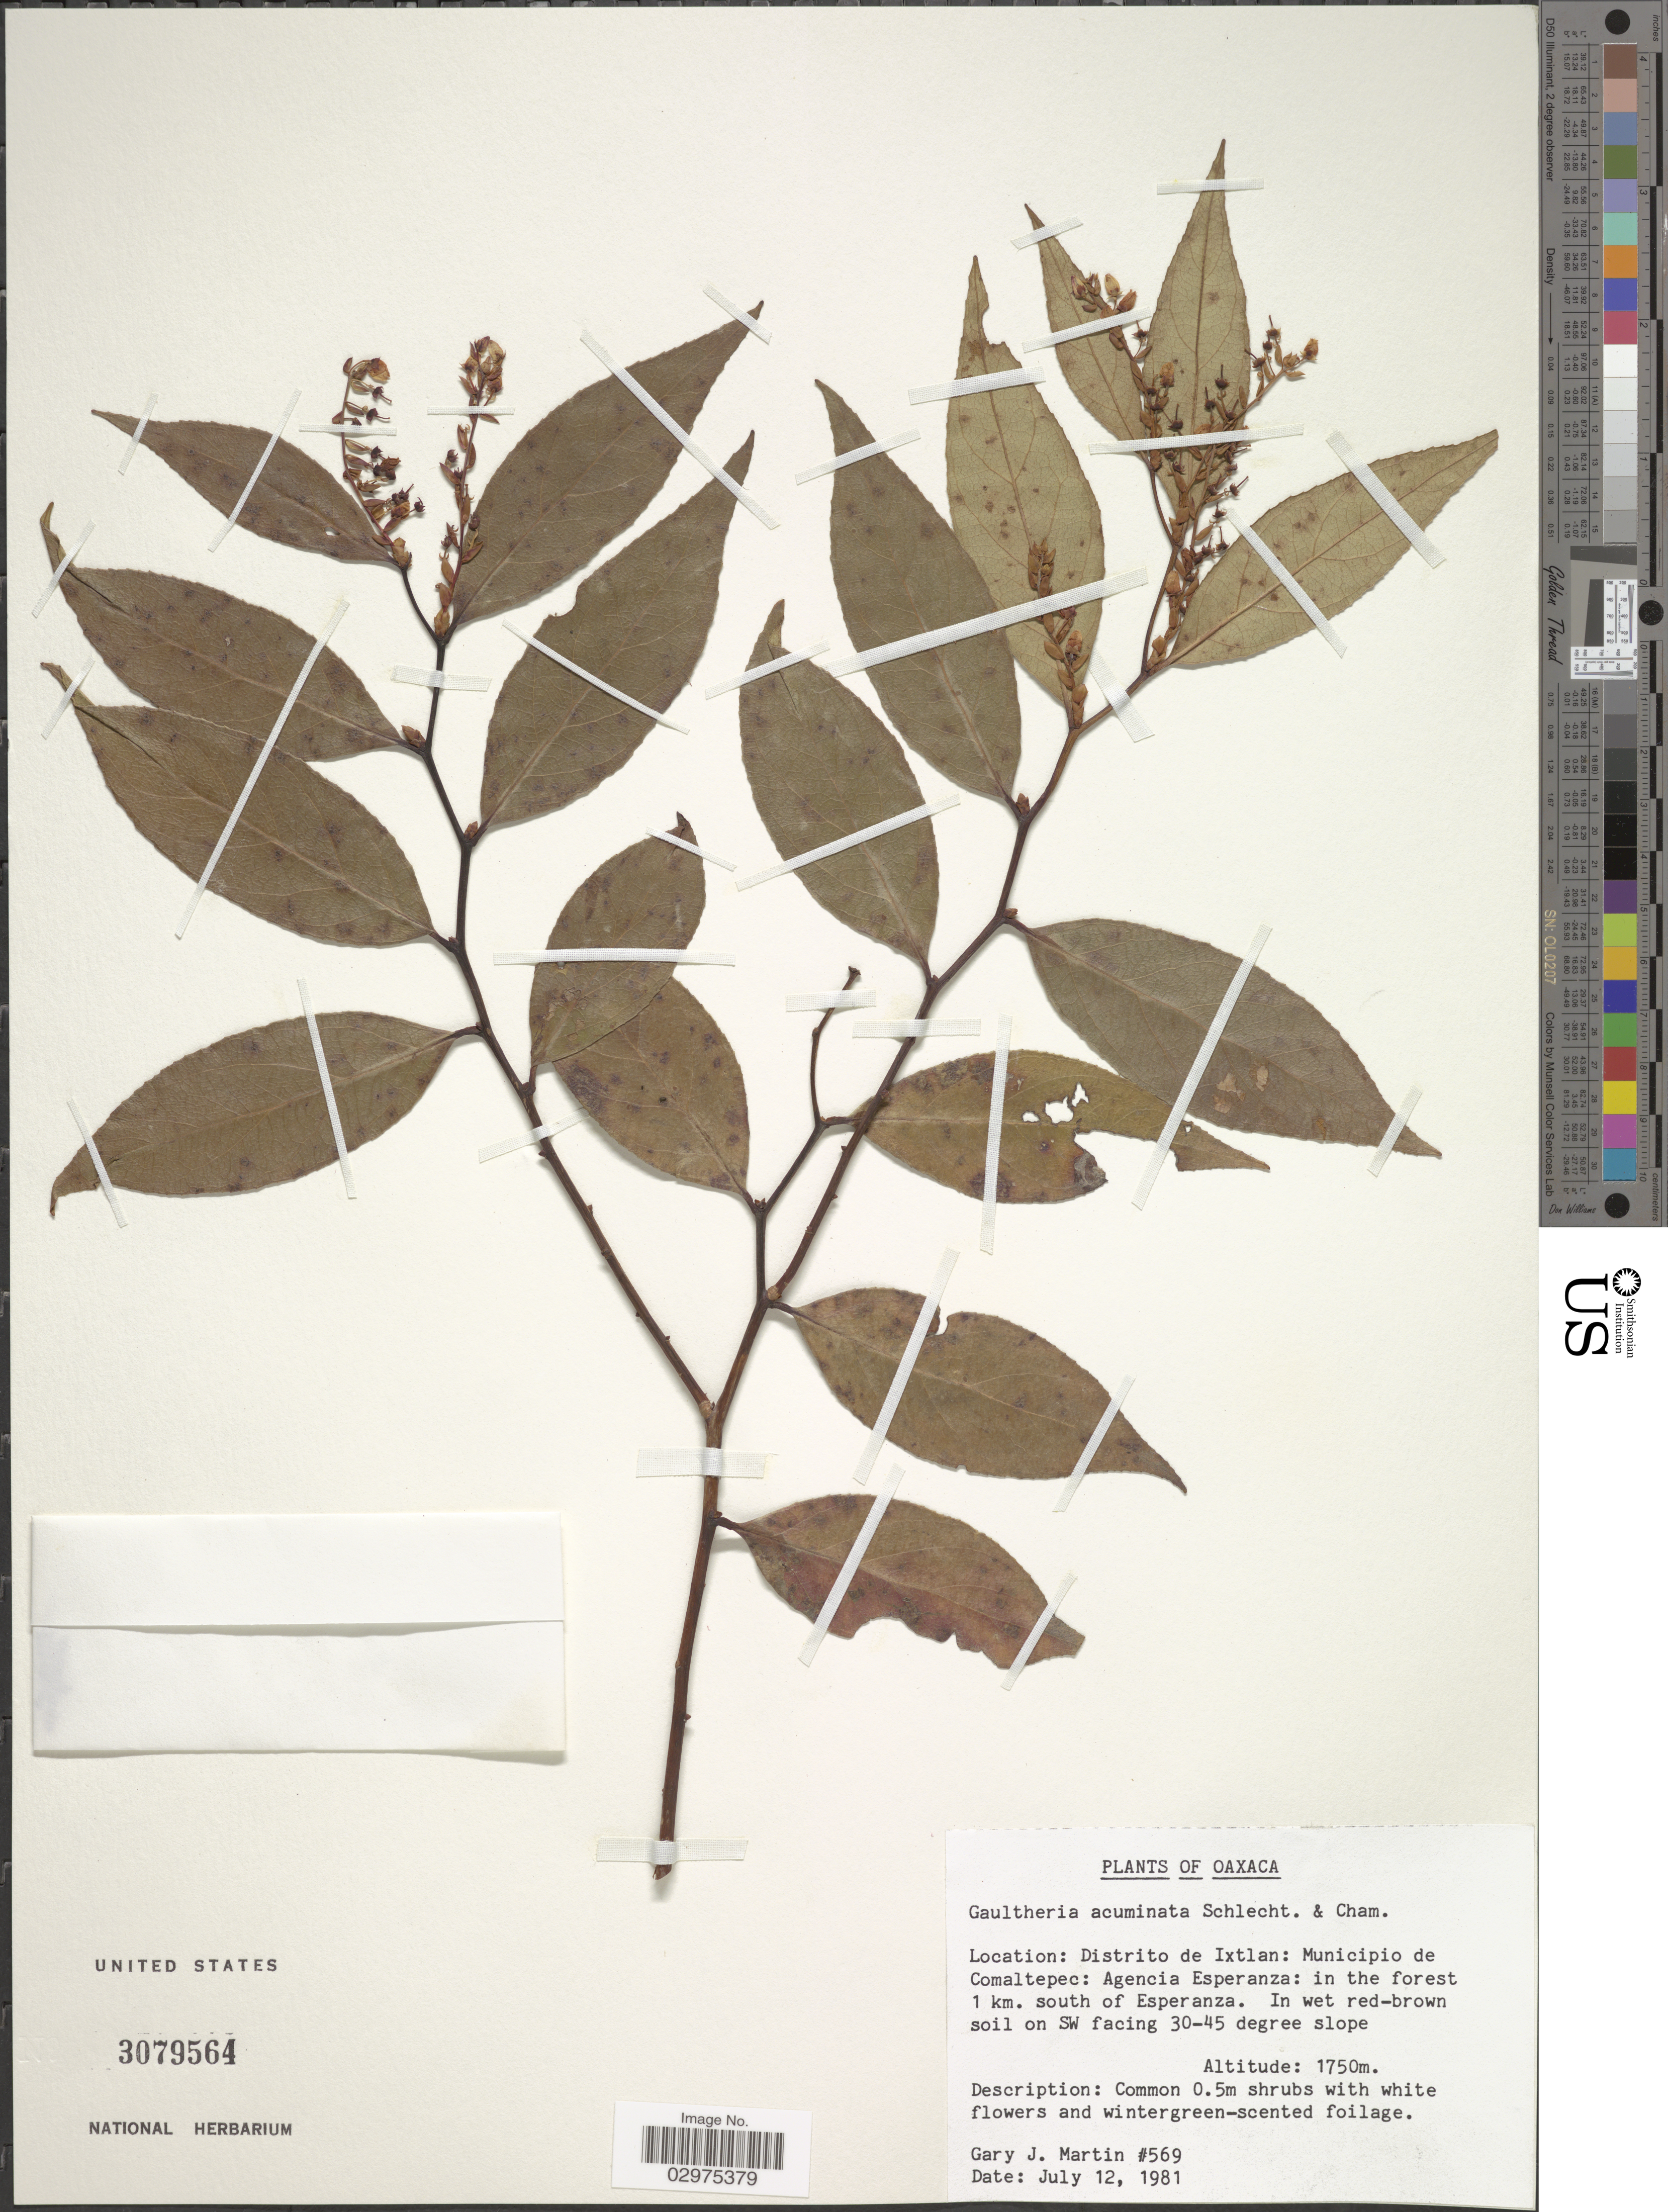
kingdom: Plantae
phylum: Tracheophyta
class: Magnoliopsida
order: Ericales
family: Ericaceae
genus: Gaultheria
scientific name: Gaultheria acuminata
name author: Schltdl. & Cham.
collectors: G. J. Martin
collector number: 569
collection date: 1981-07-12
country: Mexico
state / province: Oaxaca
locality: Distrito de Ixtlan: Municipio de Comaltepec: Agencia Esperanza: in the forest 1 km. south of Esperanza. In wet red-brown soil on SW facing 30-45 degree slope.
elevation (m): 1750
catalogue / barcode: US 3079564